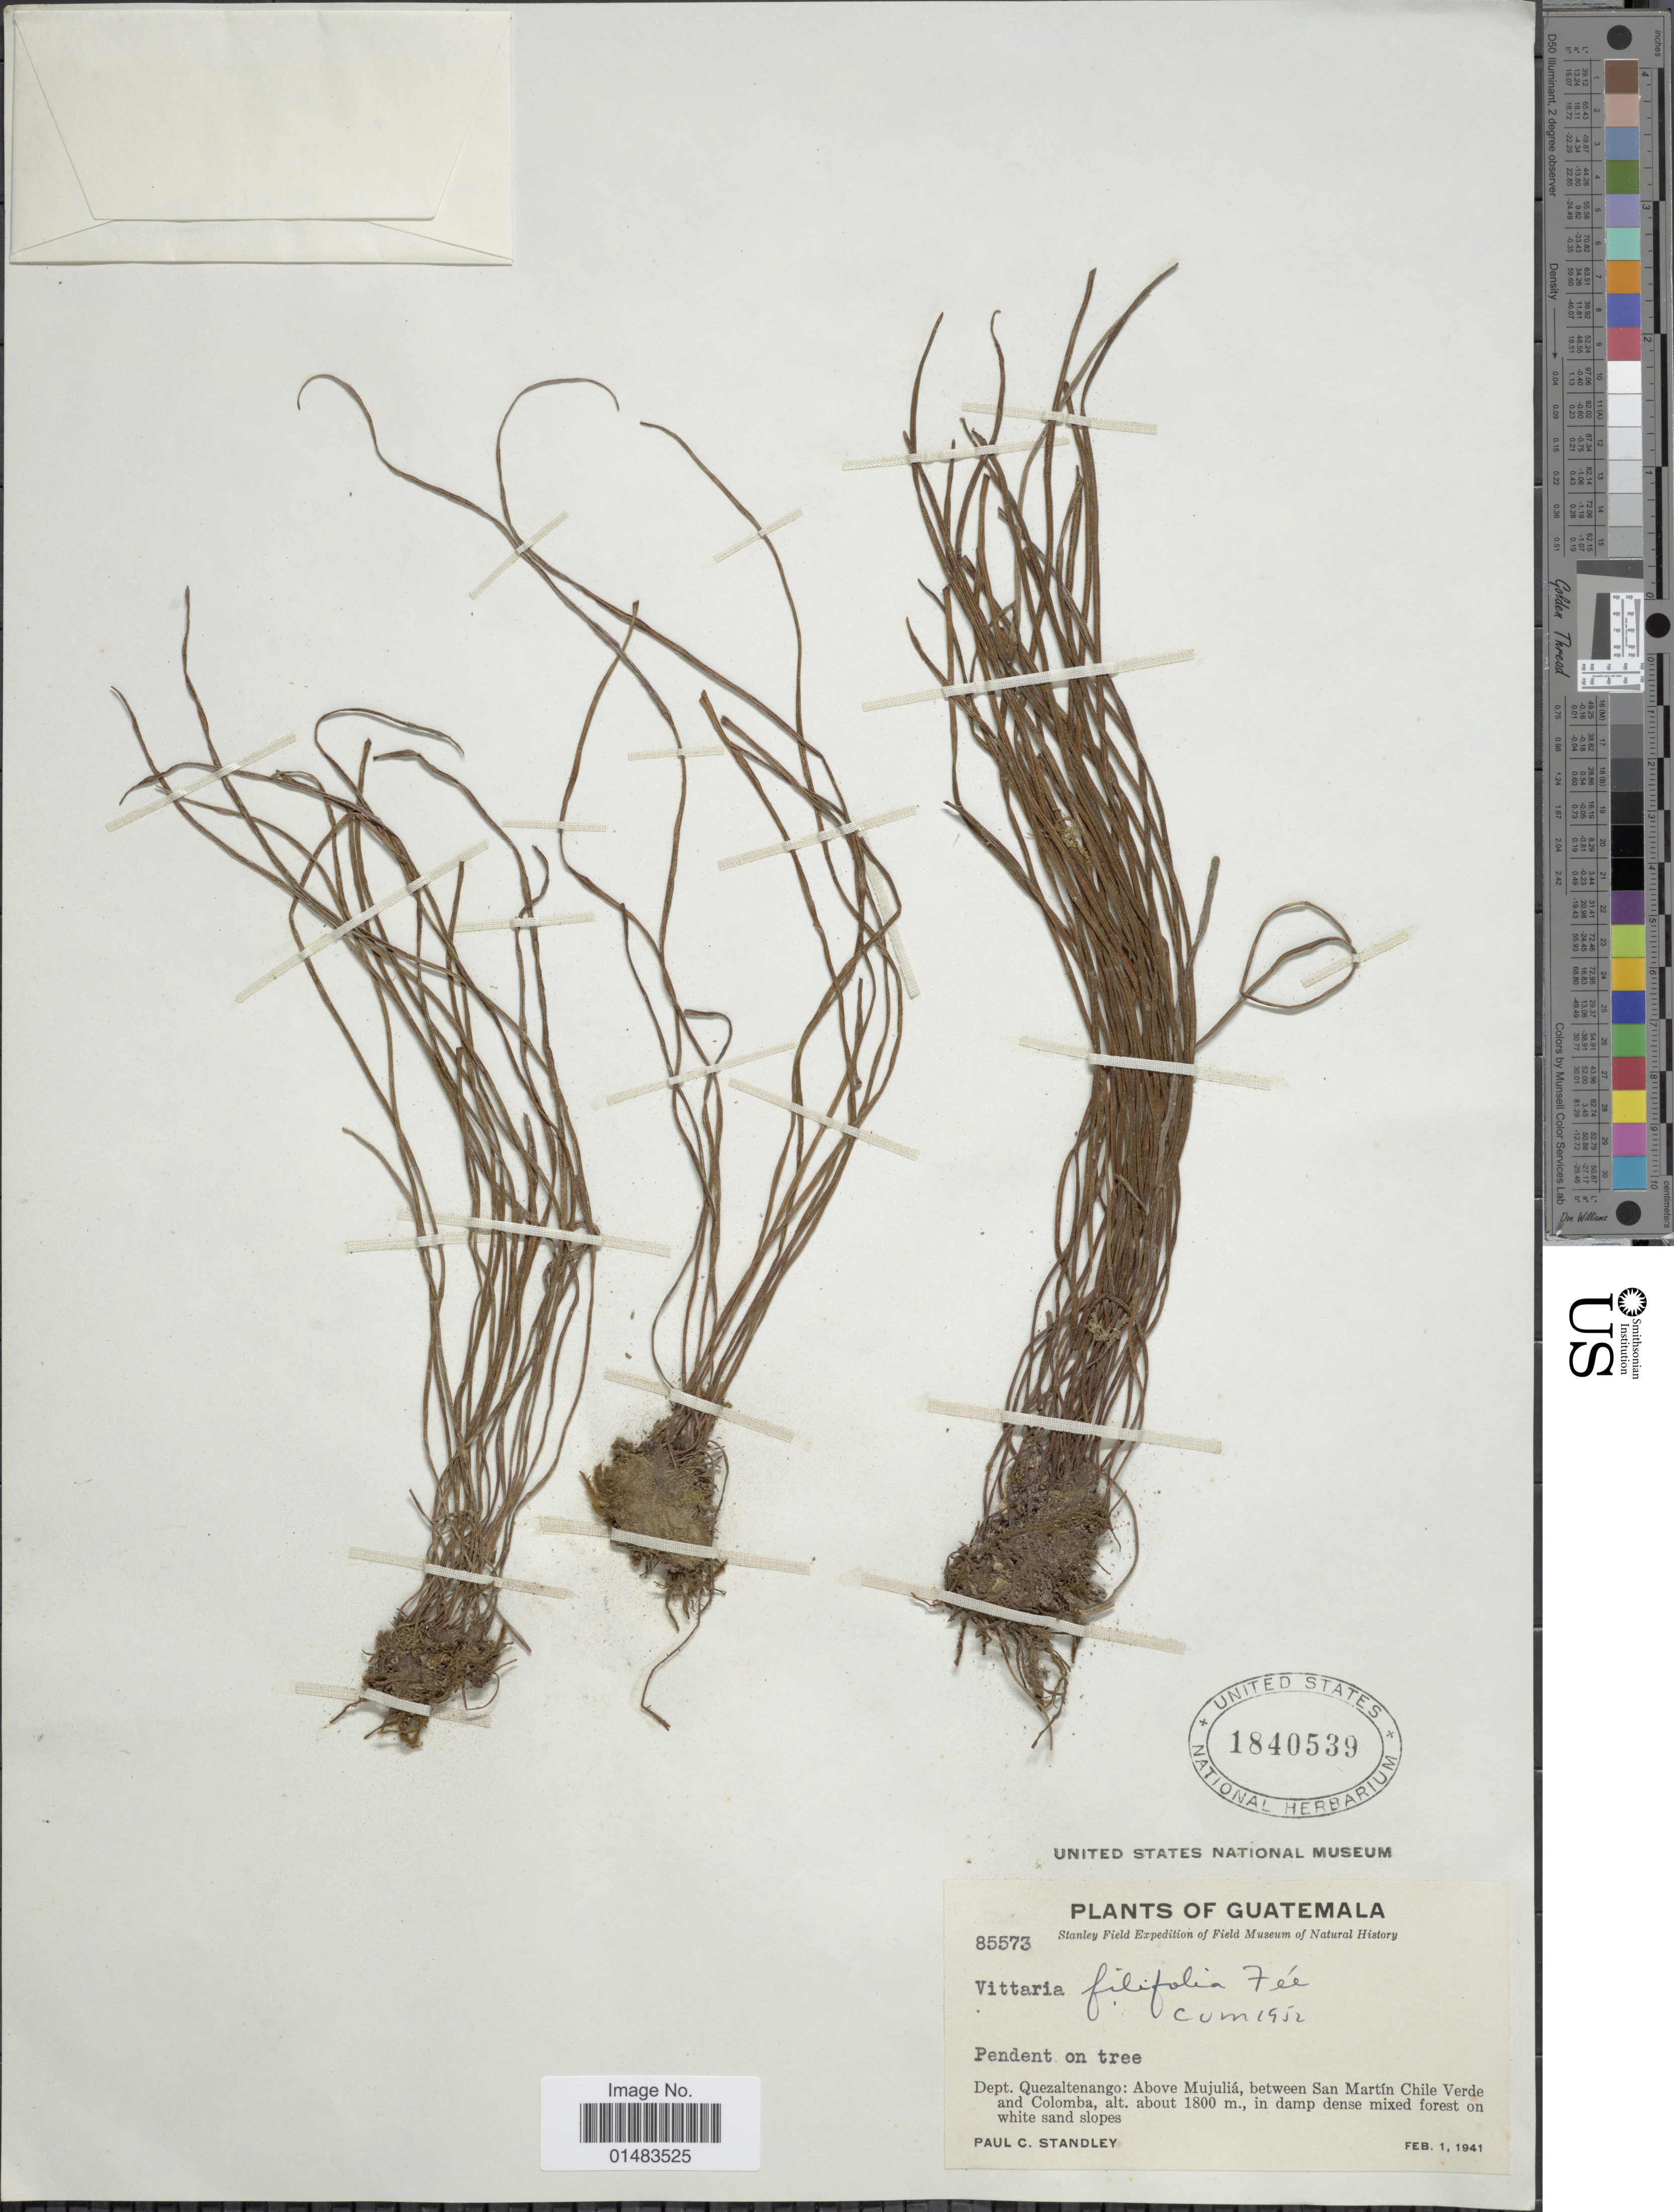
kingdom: Plantae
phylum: Tracheophyta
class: Polypodiopsida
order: Polypodiales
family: Pteridaceae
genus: Vittaria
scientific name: Vittaria graminifolia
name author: Kaulf.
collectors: P. C. Standley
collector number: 85573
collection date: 1941-02-01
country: Guatemala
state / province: Quetzaltenango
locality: Guatemala, Above Mujulia, between San Martin Chile Verde and Colomba, in damp dense mixed forest on white sand slopes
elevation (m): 1800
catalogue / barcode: US 1840539